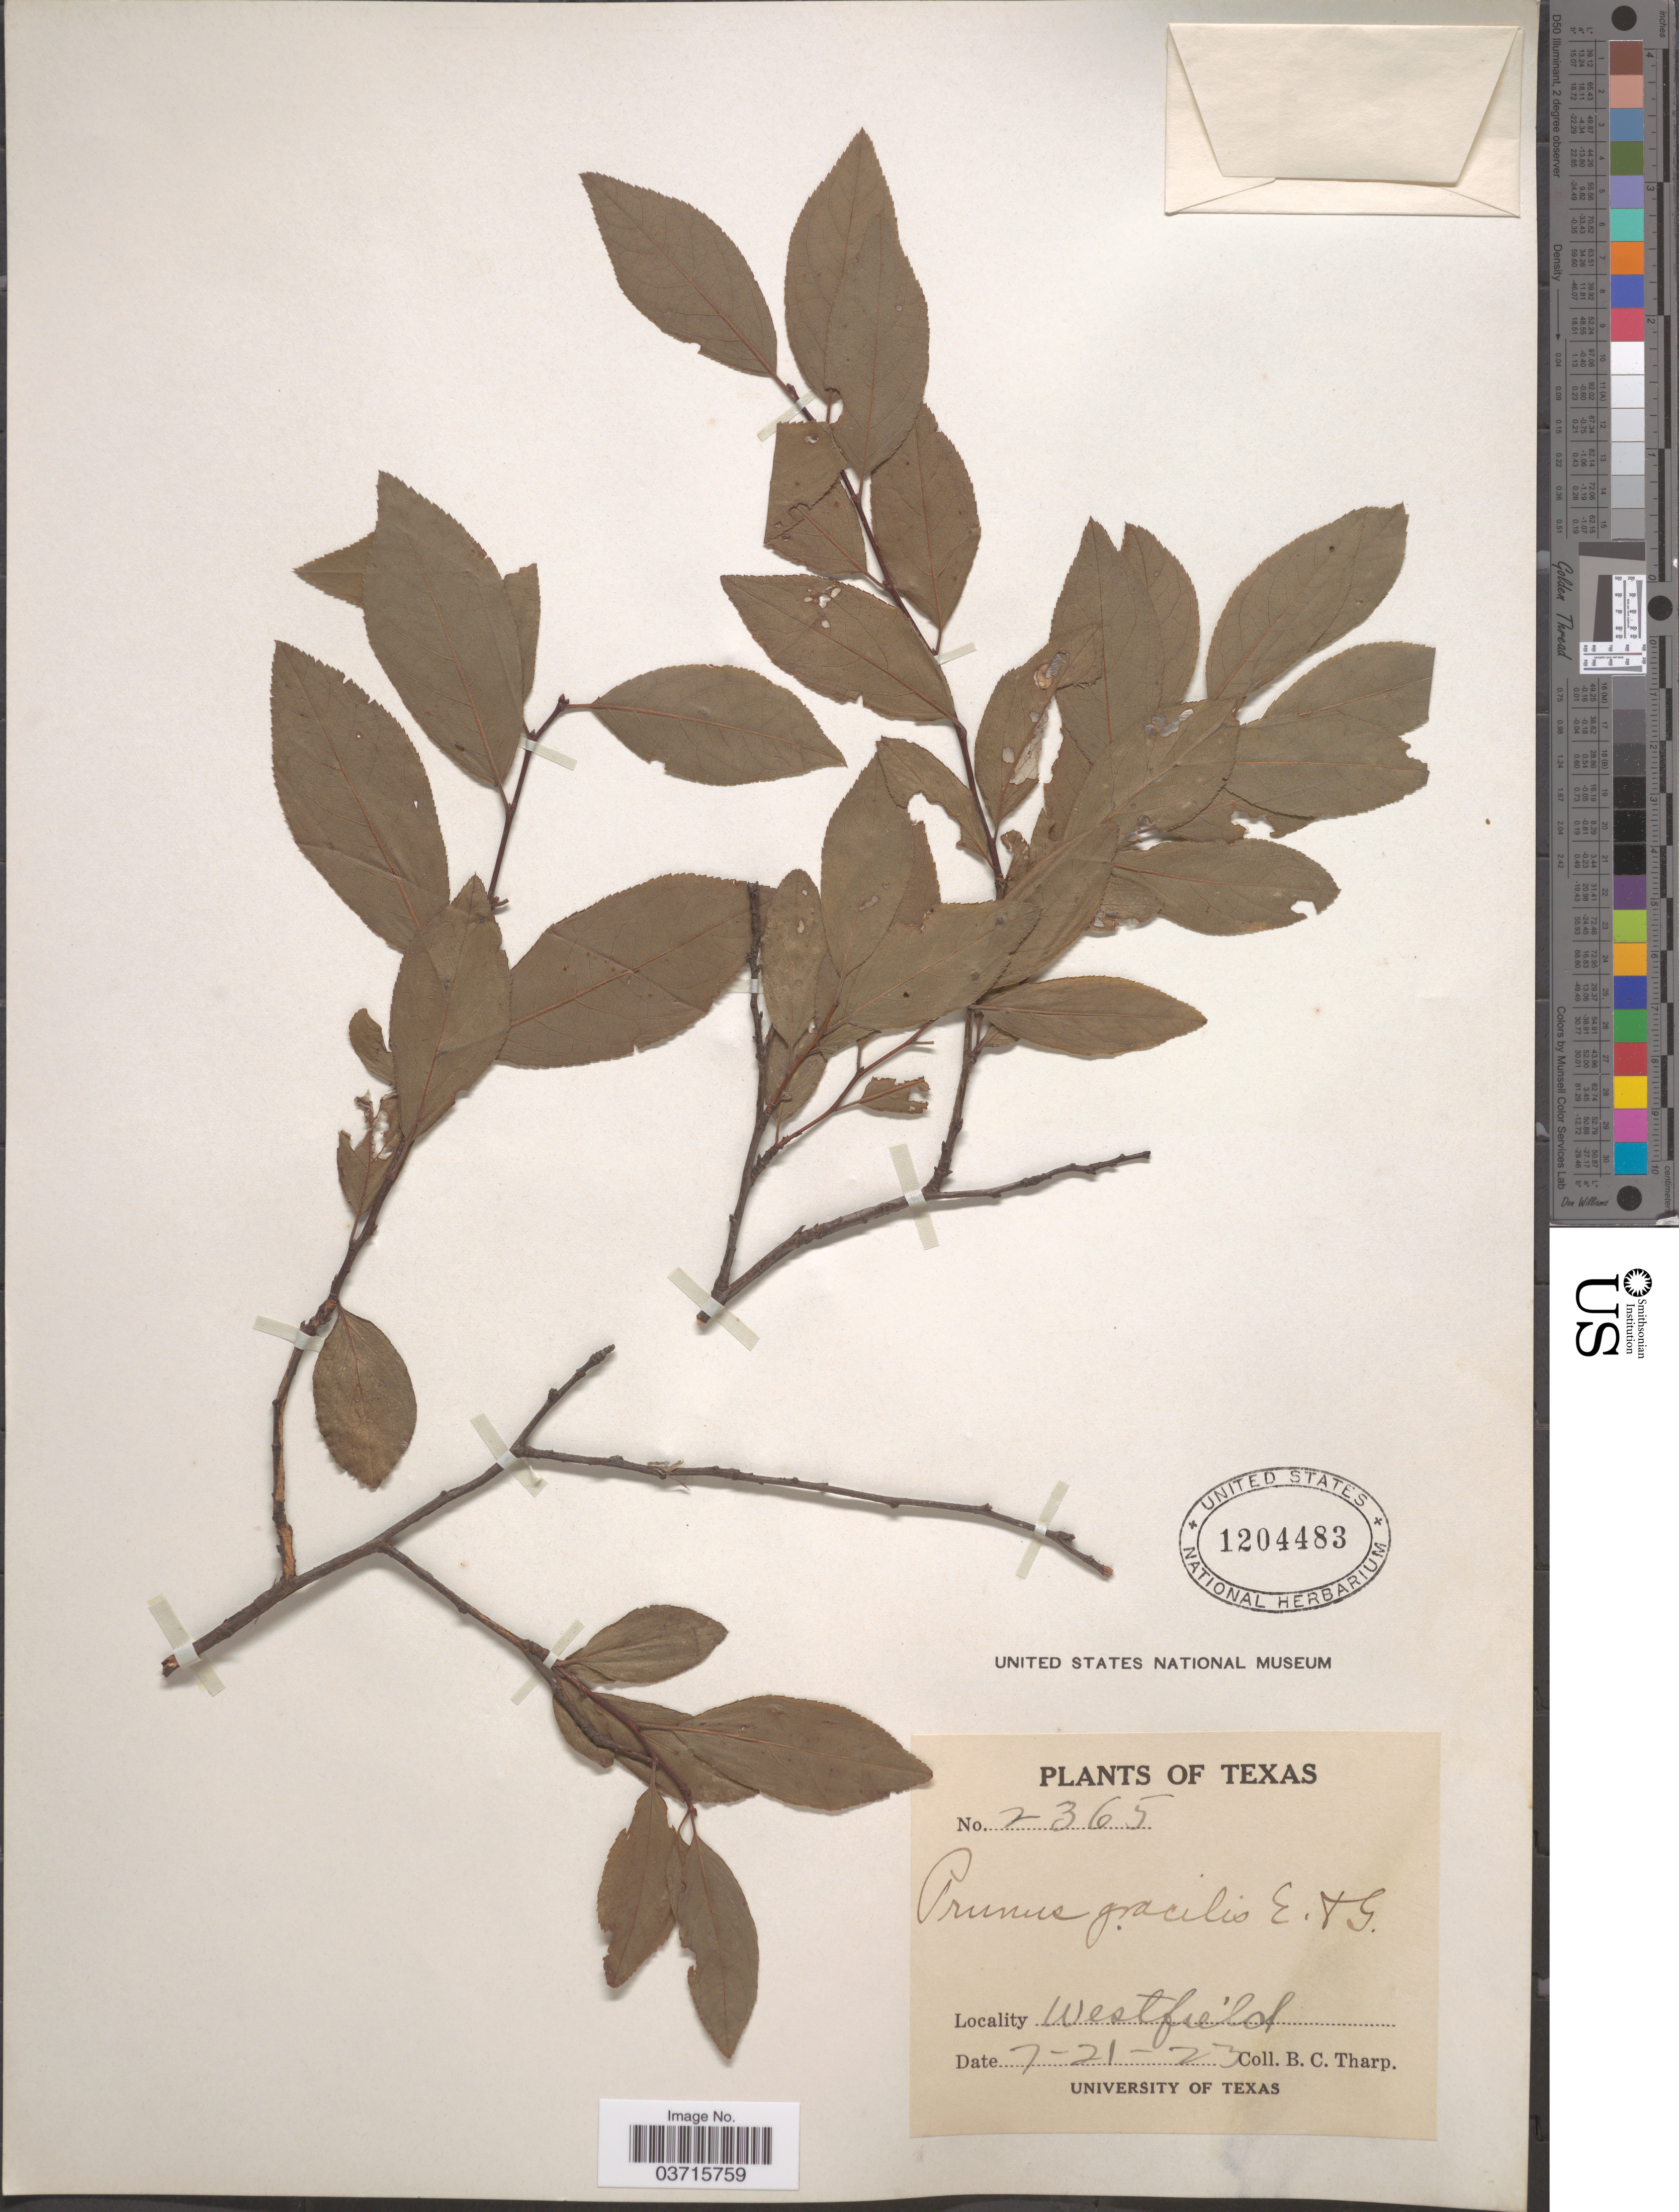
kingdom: Plantae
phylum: Tracheophyta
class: Magnoliopsida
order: Rosales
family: Rosaceae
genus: Prunus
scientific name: Prunus gracilis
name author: Engelm. & A. Gray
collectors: B. C. Tharp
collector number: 2365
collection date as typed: Transcribed d/m/y: 21/7/23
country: United States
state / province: Texas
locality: Westfield.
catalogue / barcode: US 1204483